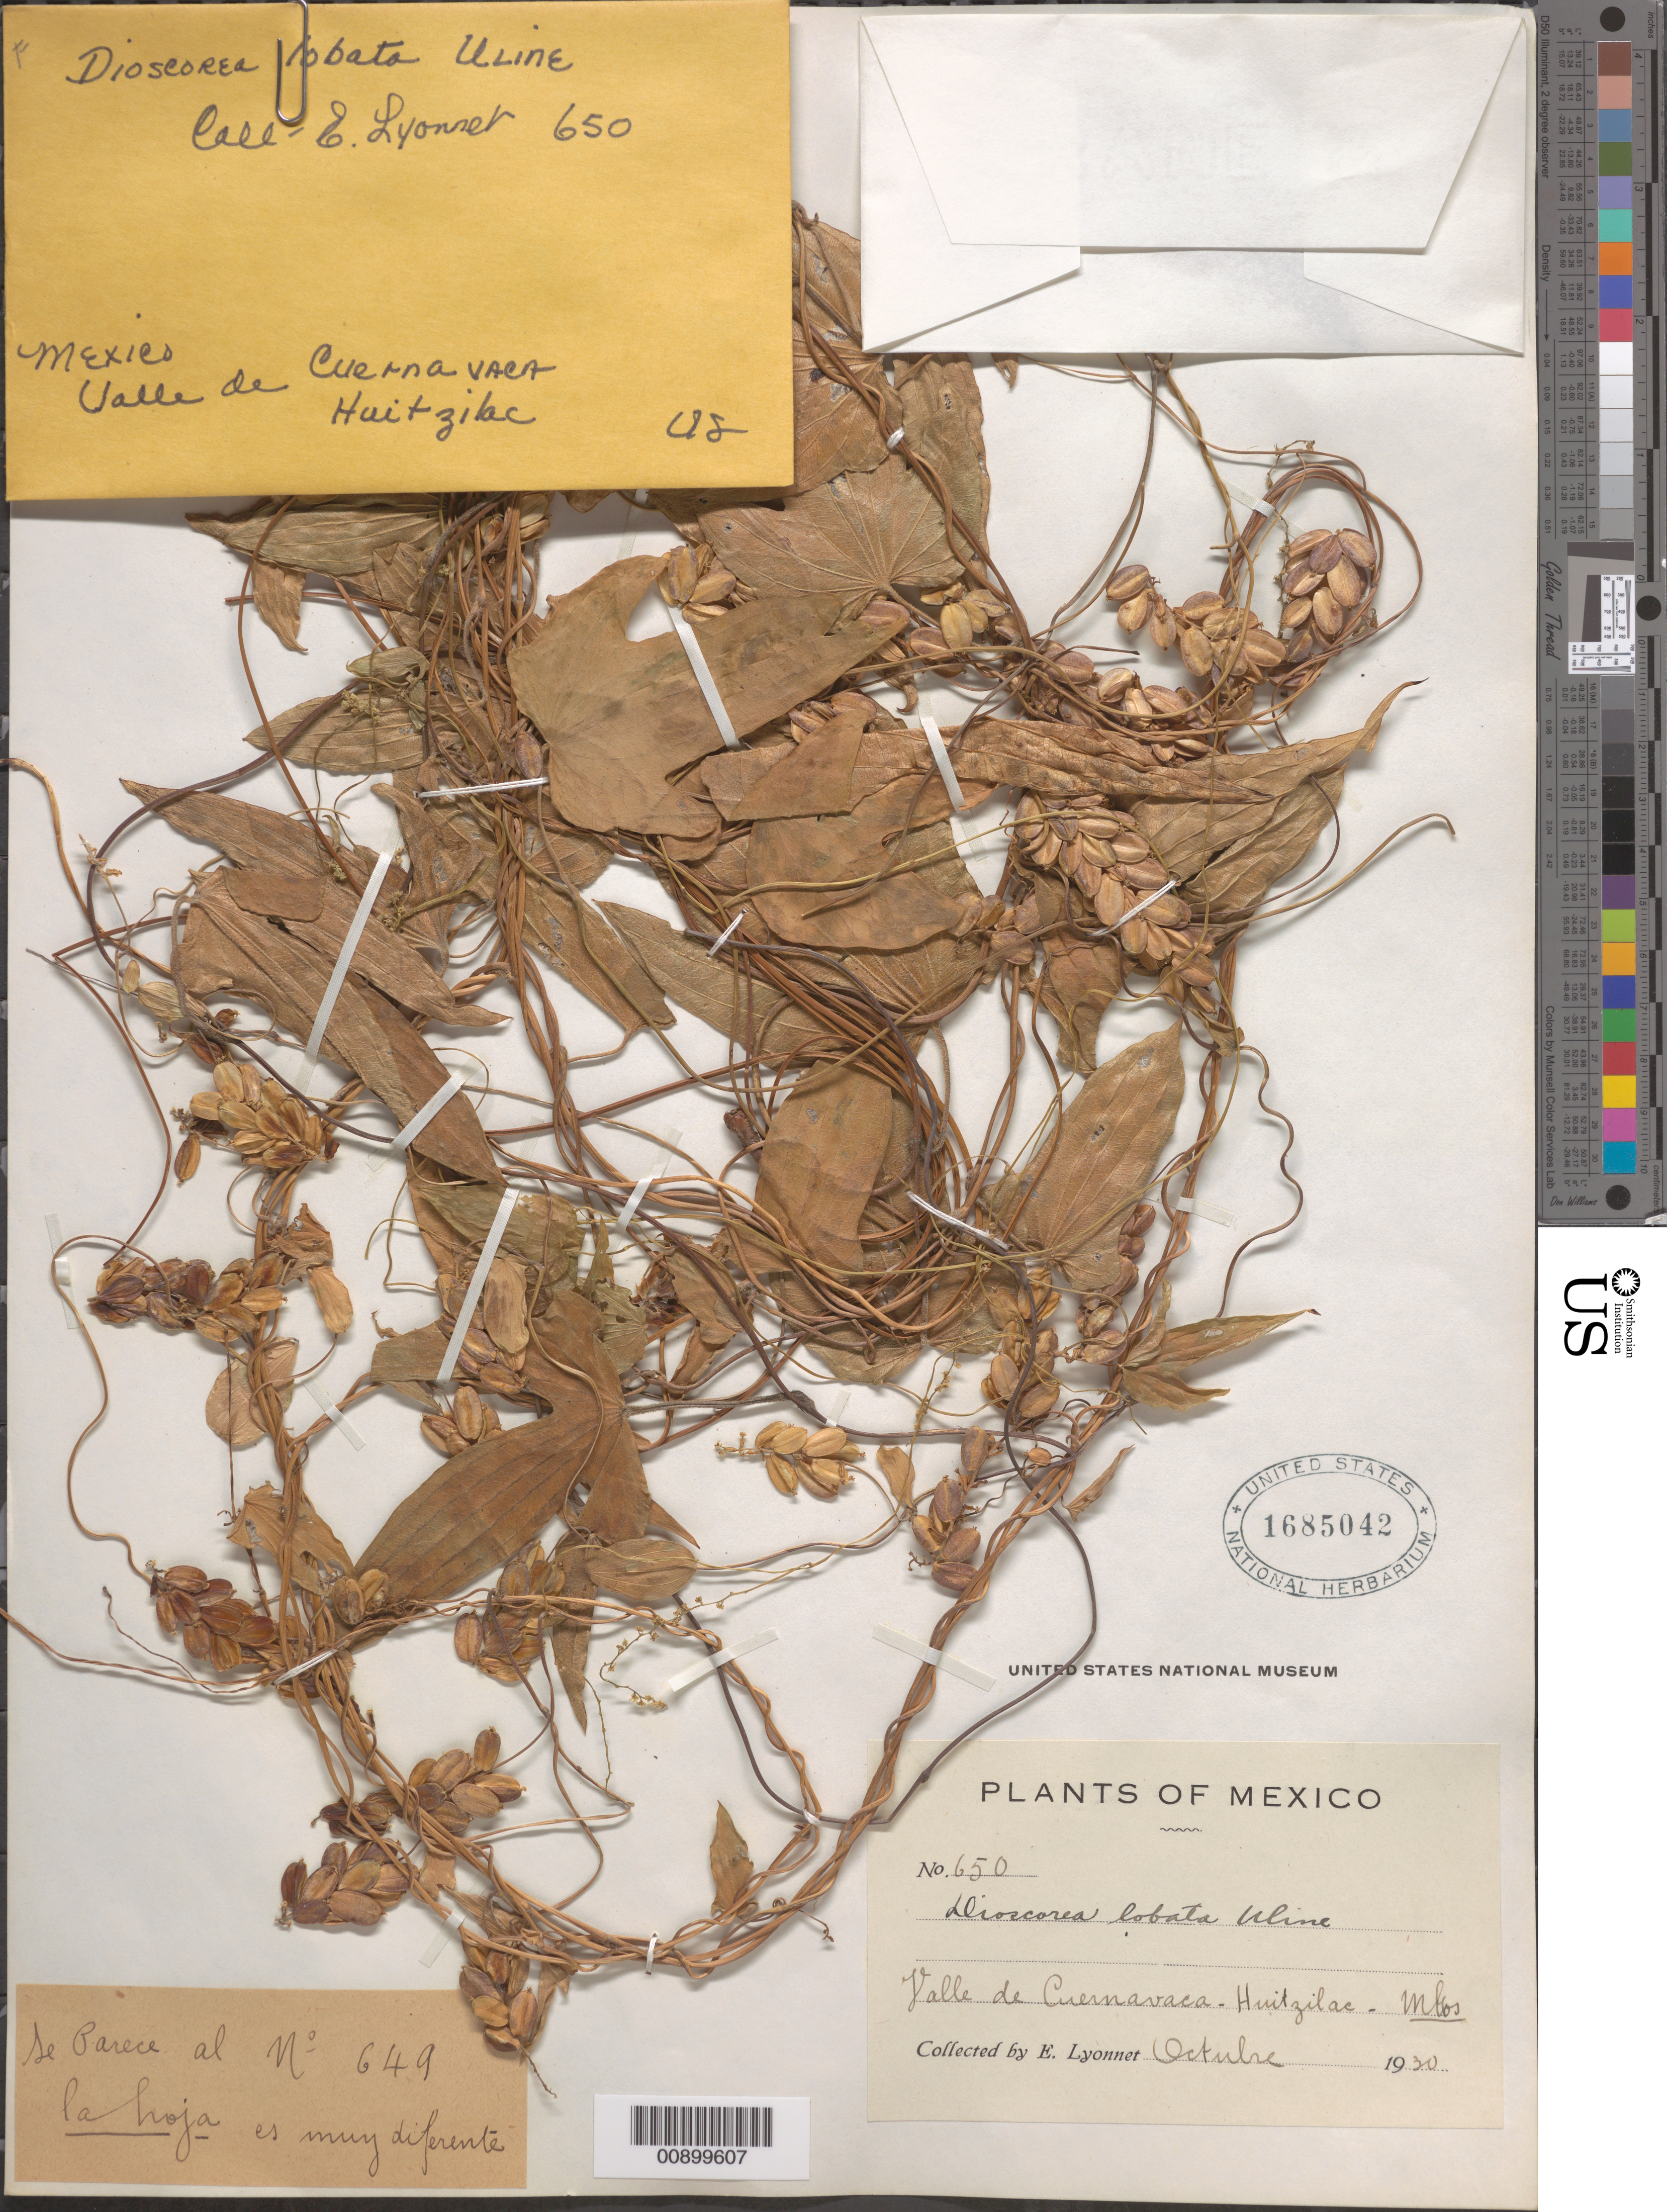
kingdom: Plantae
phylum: Tracheophyta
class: Liliopsida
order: Dioscoreales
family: Dioscoreaceae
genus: Dioscorea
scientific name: Dioscorea lobata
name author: Uline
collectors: Bro. E. Lyonnet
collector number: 650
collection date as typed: Oct 1930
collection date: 1930-10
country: Mexico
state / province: Morelos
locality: Valle de Cuernavaca - Huitzilac, Morelos.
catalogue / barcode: US 1685042